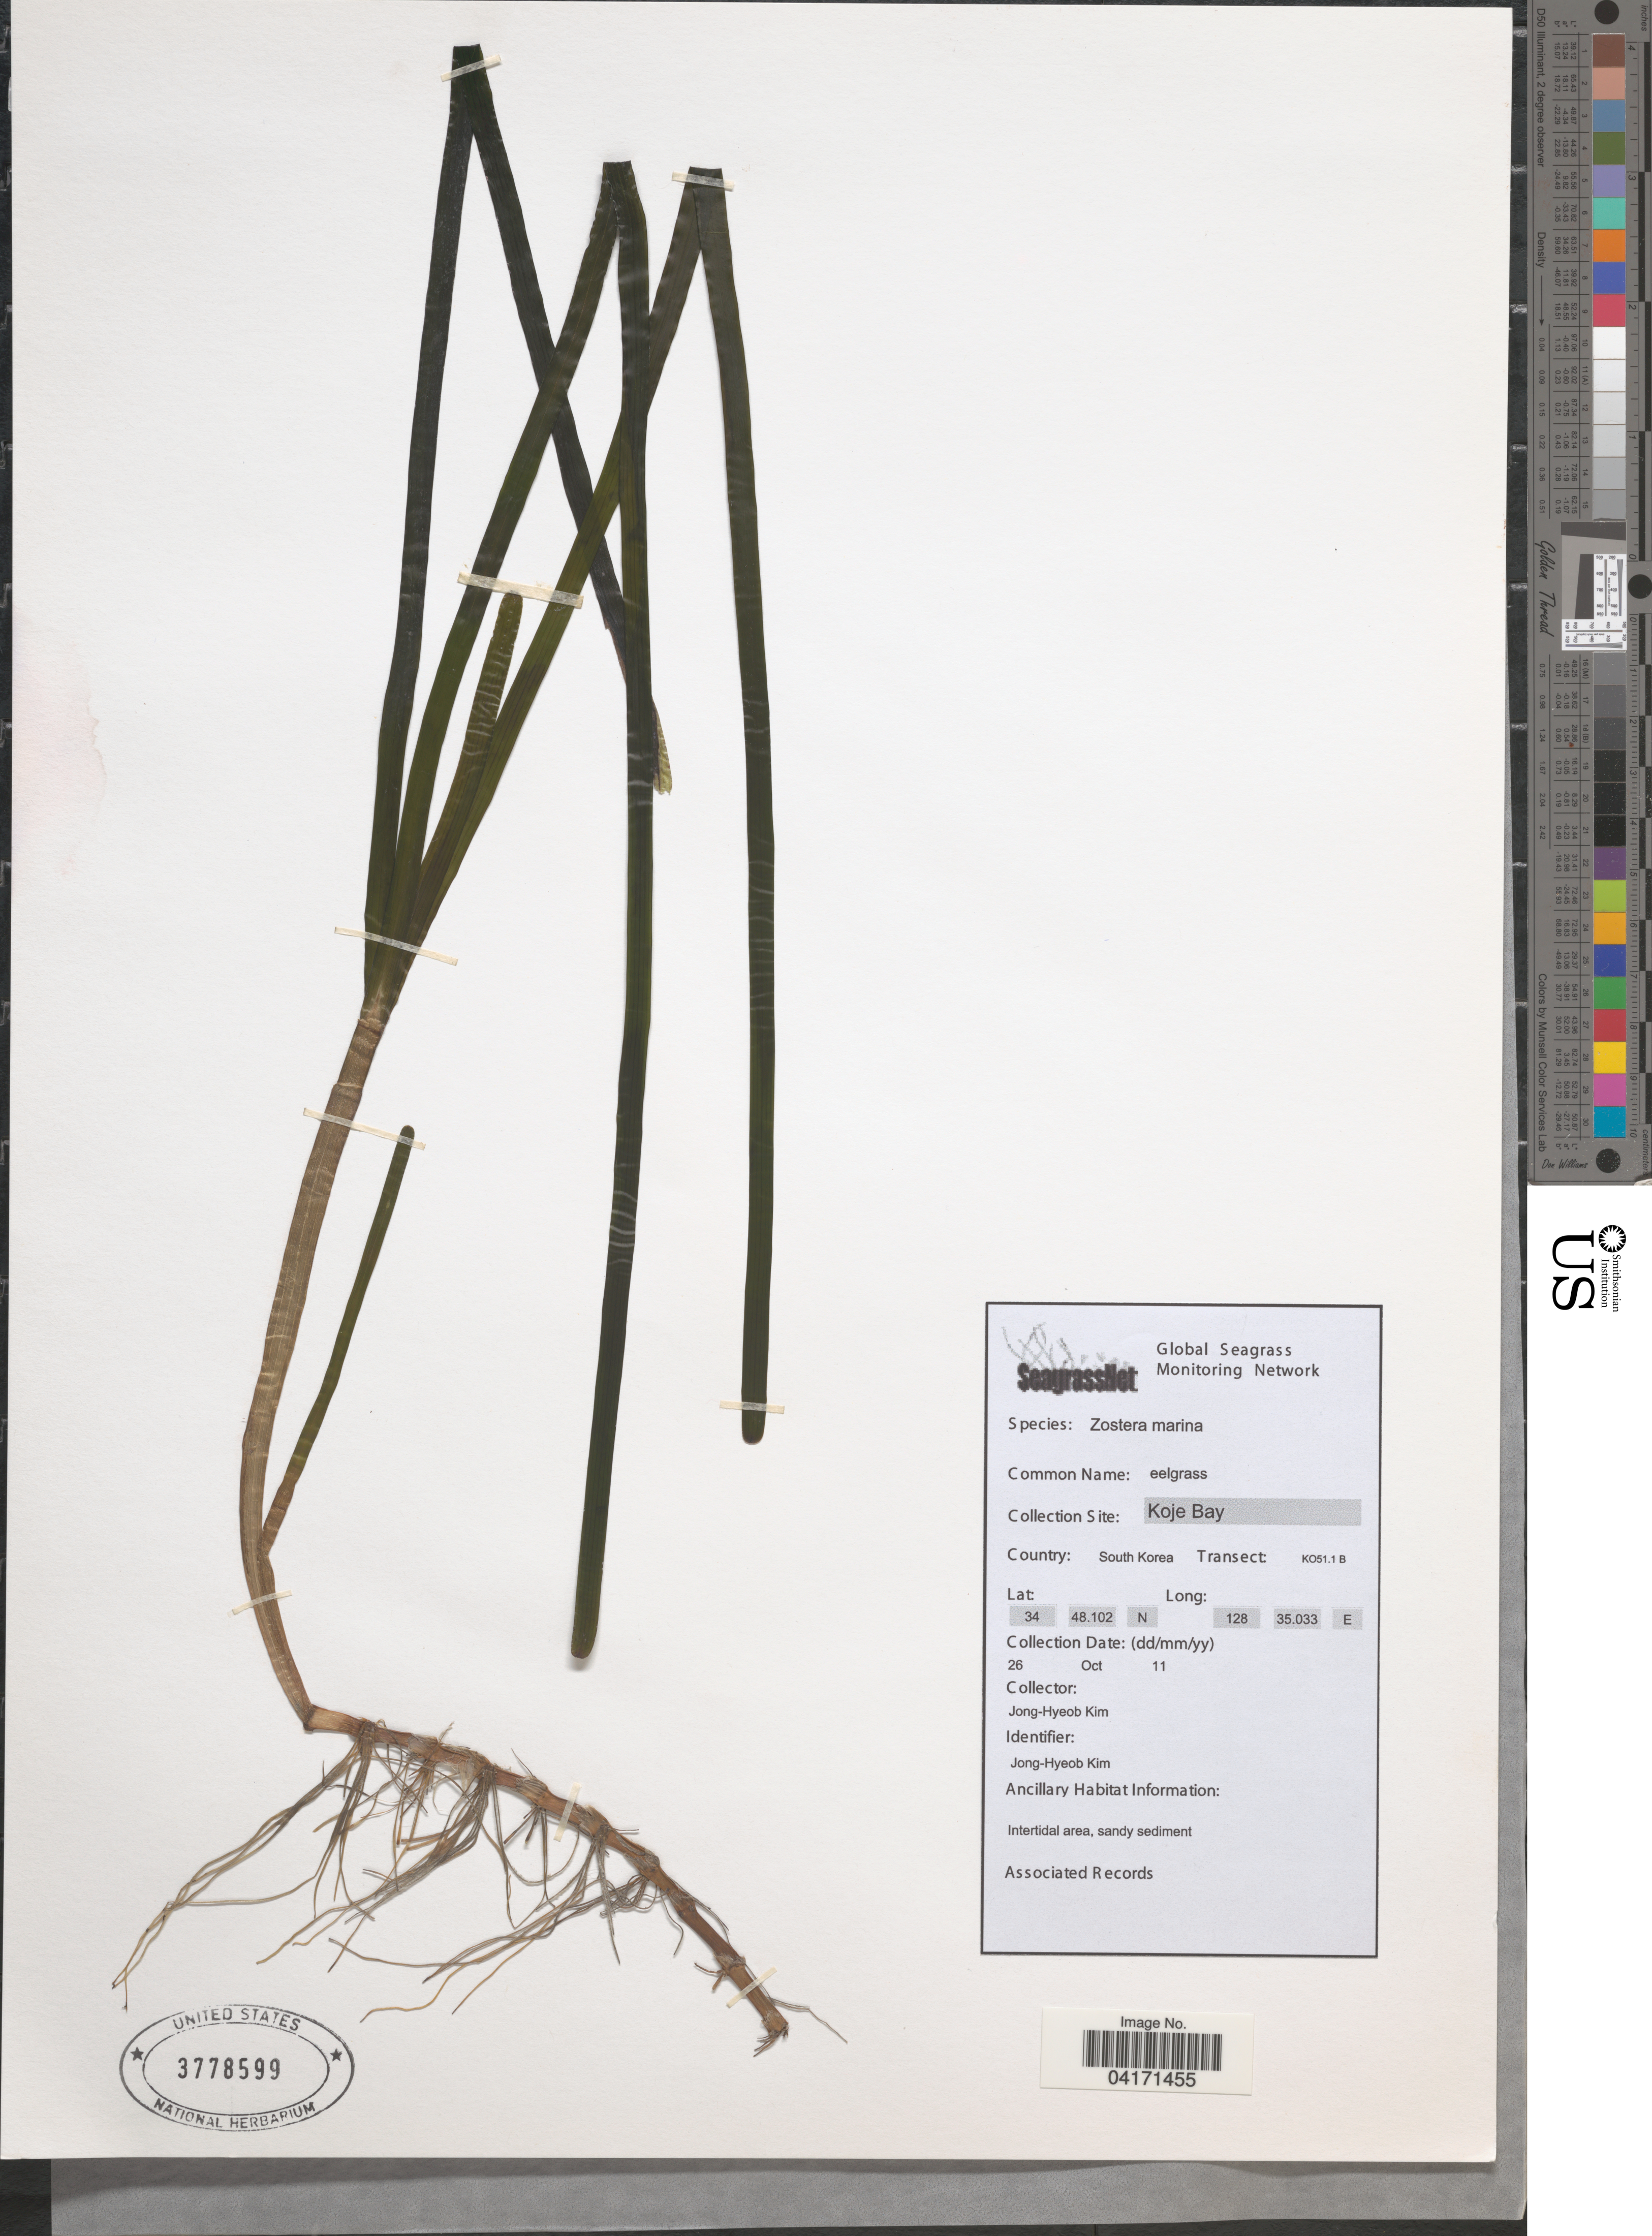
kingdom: Plantae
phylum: Tracheophyta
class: Liliopsida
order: Alismatales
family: Zosteraceae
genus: Zostera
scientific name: Zostera marina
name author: L.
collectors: J. Kim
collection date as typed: Transcribed d/m/y: 26/10/11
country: South Korea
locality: Koje Bay. Transect: KO51.1 B.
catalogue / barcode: US 3778599